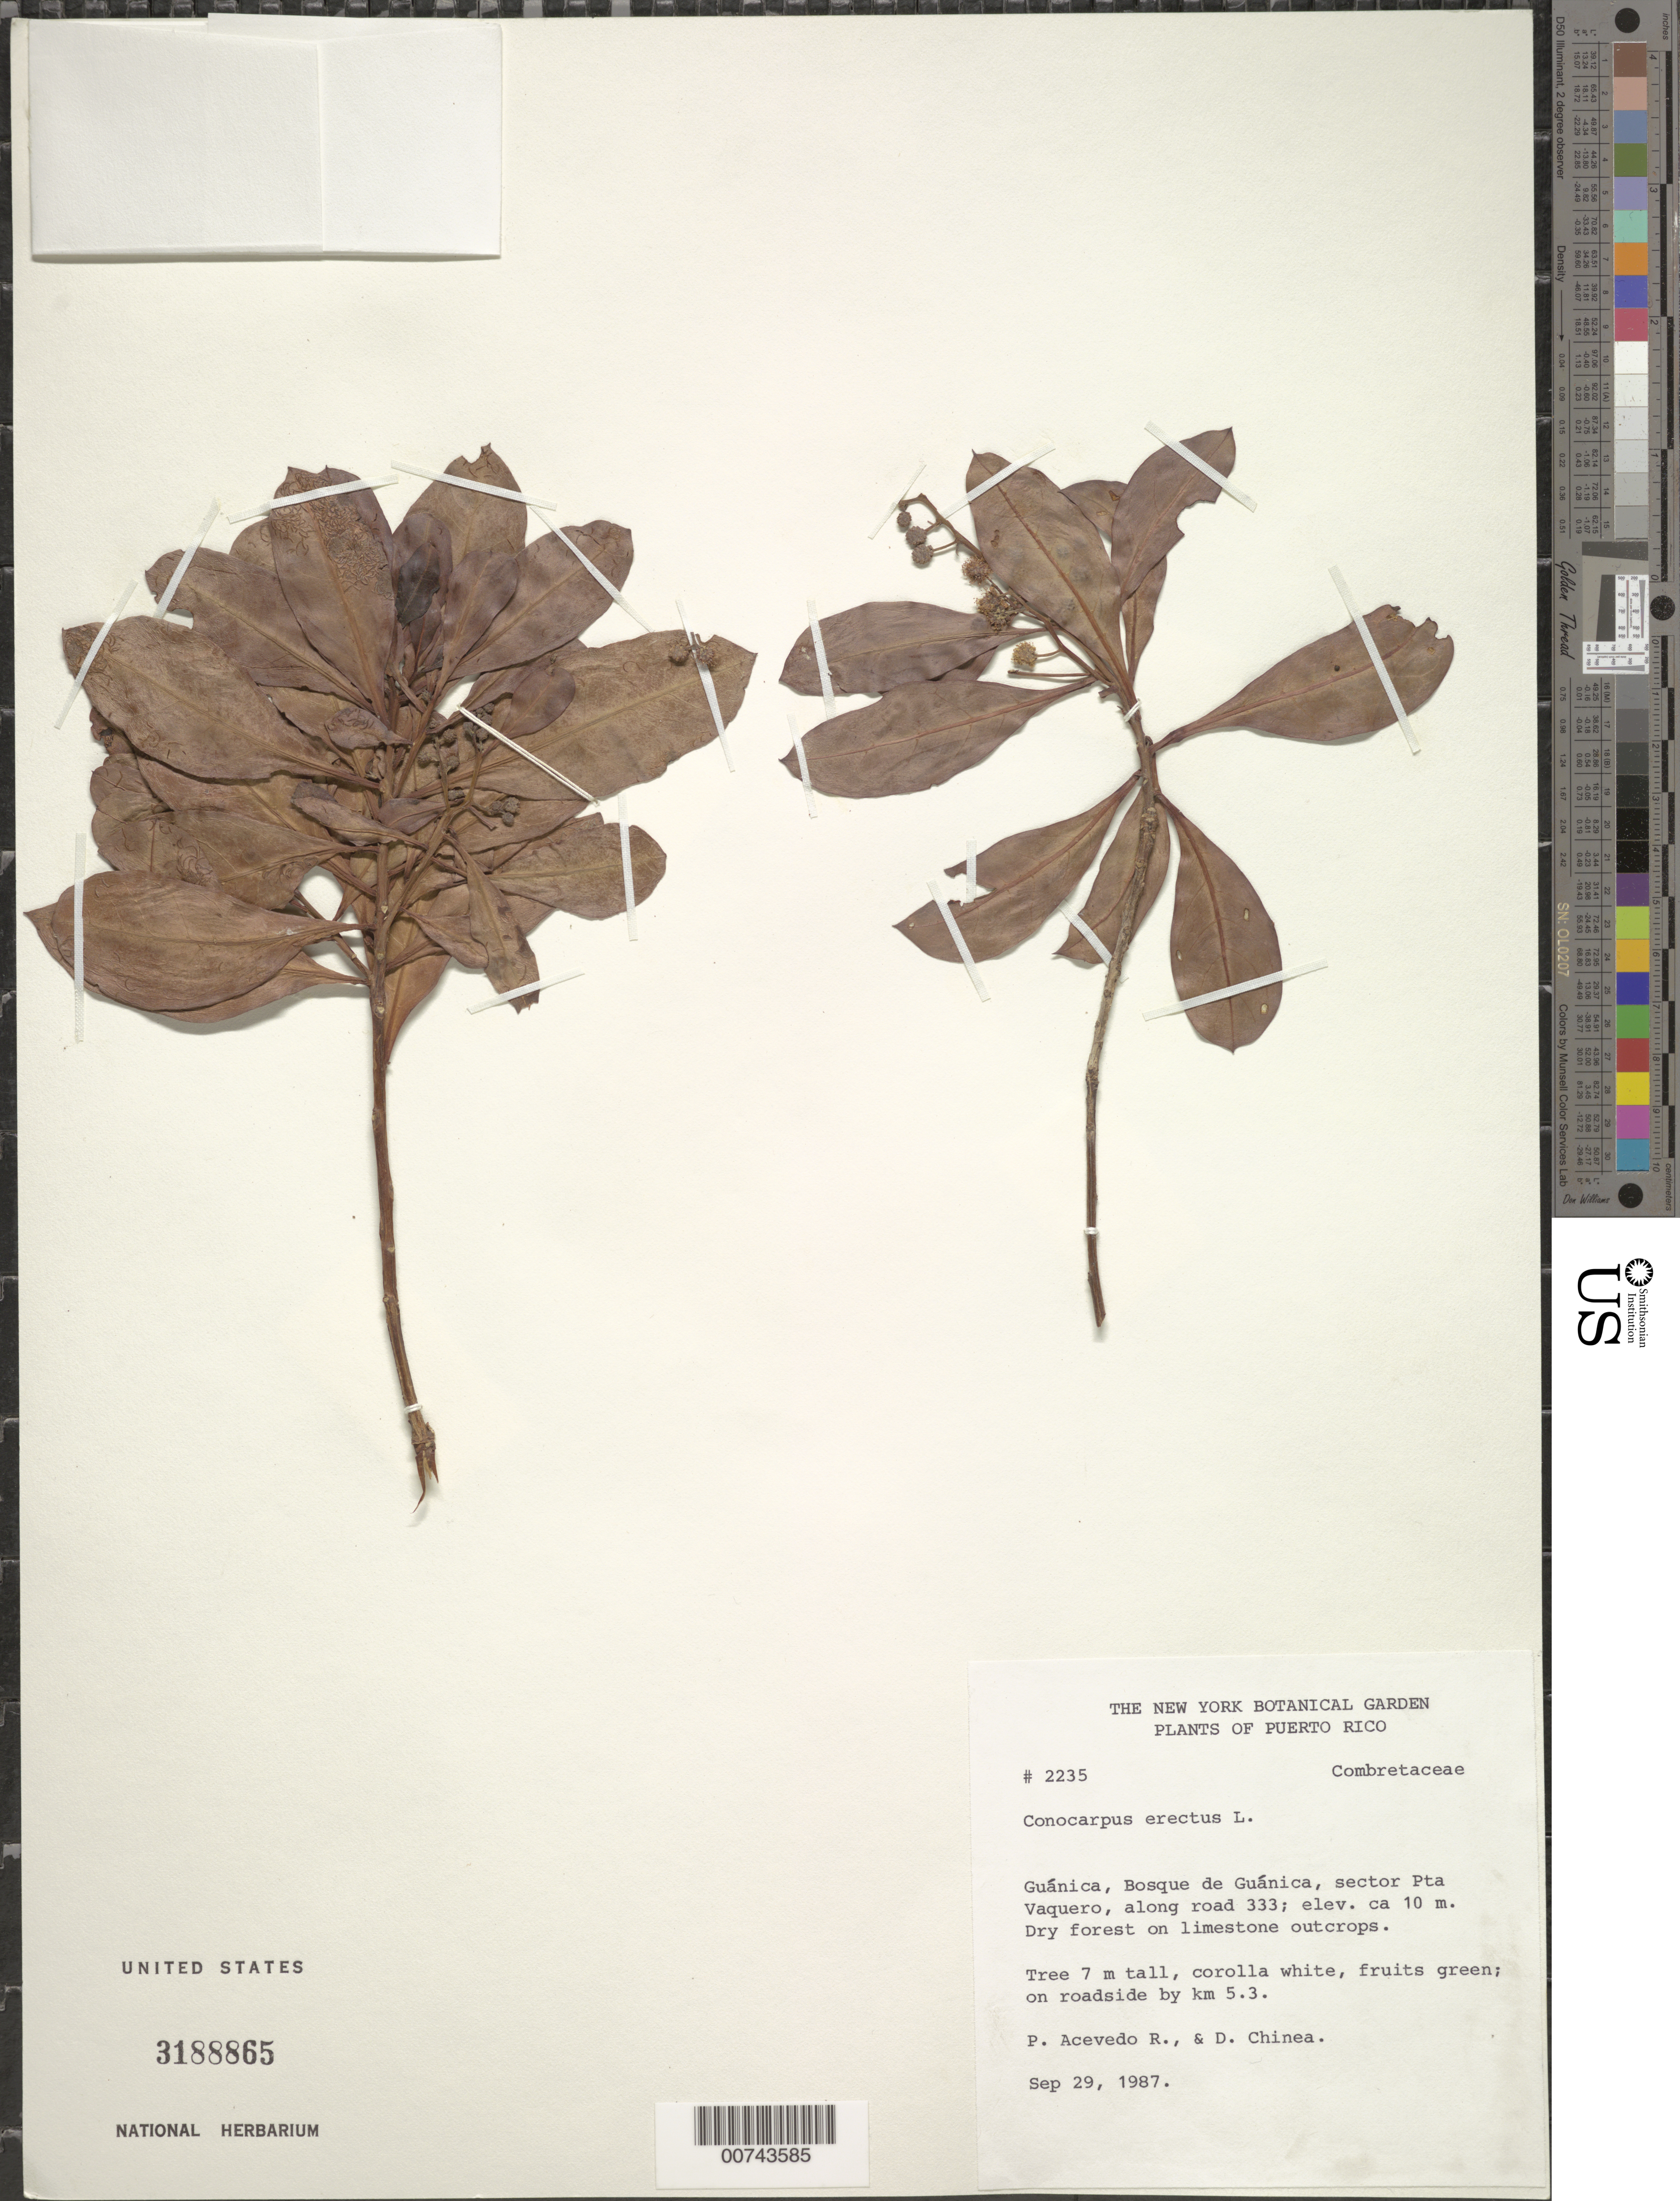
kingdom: Plantae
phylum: Tracheophyta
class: Magnoliopsida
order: Myrtales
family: Combretaceae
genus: Conocarpus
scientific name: Conocarpus erectus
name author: L.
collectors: P. Acevedo-Rodr. & D. Chinea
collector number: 2235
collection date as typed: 29 Sep 1987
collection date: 1987-09-29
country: Puerto Rico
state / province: Guánica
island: Puerto Rico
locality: Guánica; Guánica Forest Reserve.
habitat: Roadside.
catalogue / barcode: US 3188865